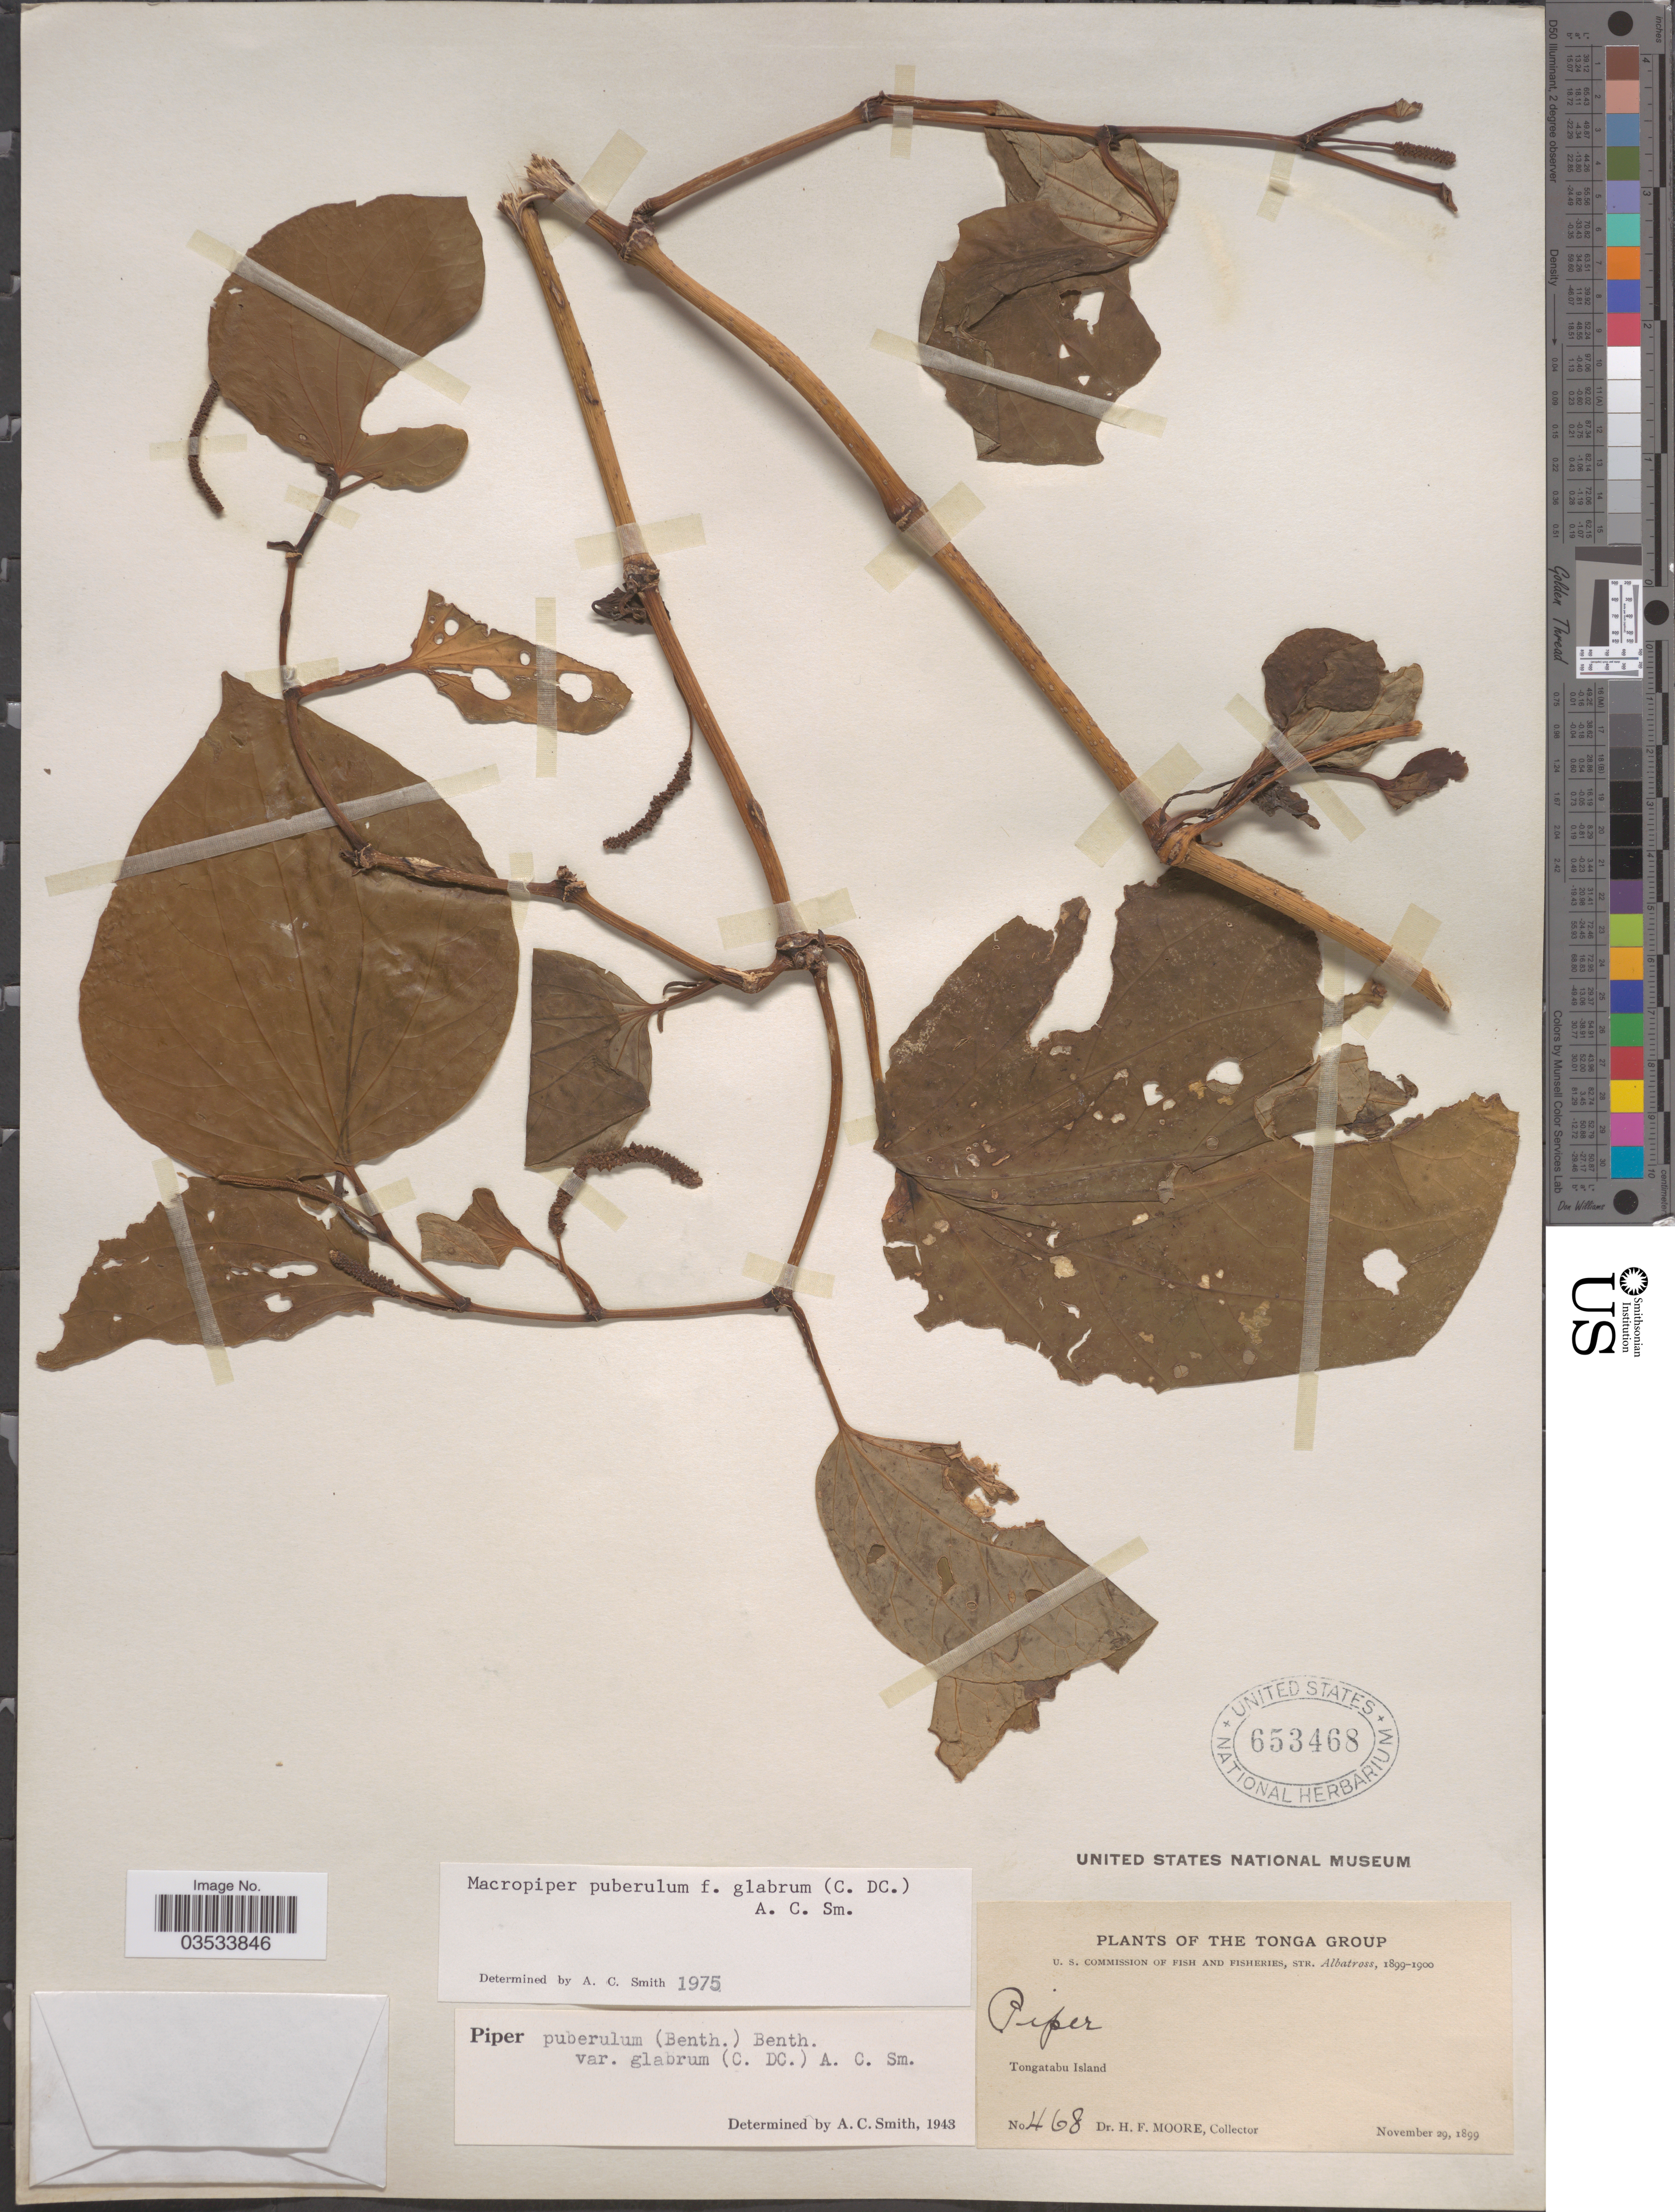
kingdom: Plantae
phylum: Tracheophyta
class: Magnoliopsida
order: Piperales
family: Piperaceae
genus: Piper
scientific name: Piper puberulum var. glabrum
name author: (C. DC.) C.A. Sm.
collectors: H. F. Moore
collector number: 468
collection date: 1899-11-29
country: Tonga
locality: The Tonga Group. Tongatabu Island.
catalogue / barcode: US 653468